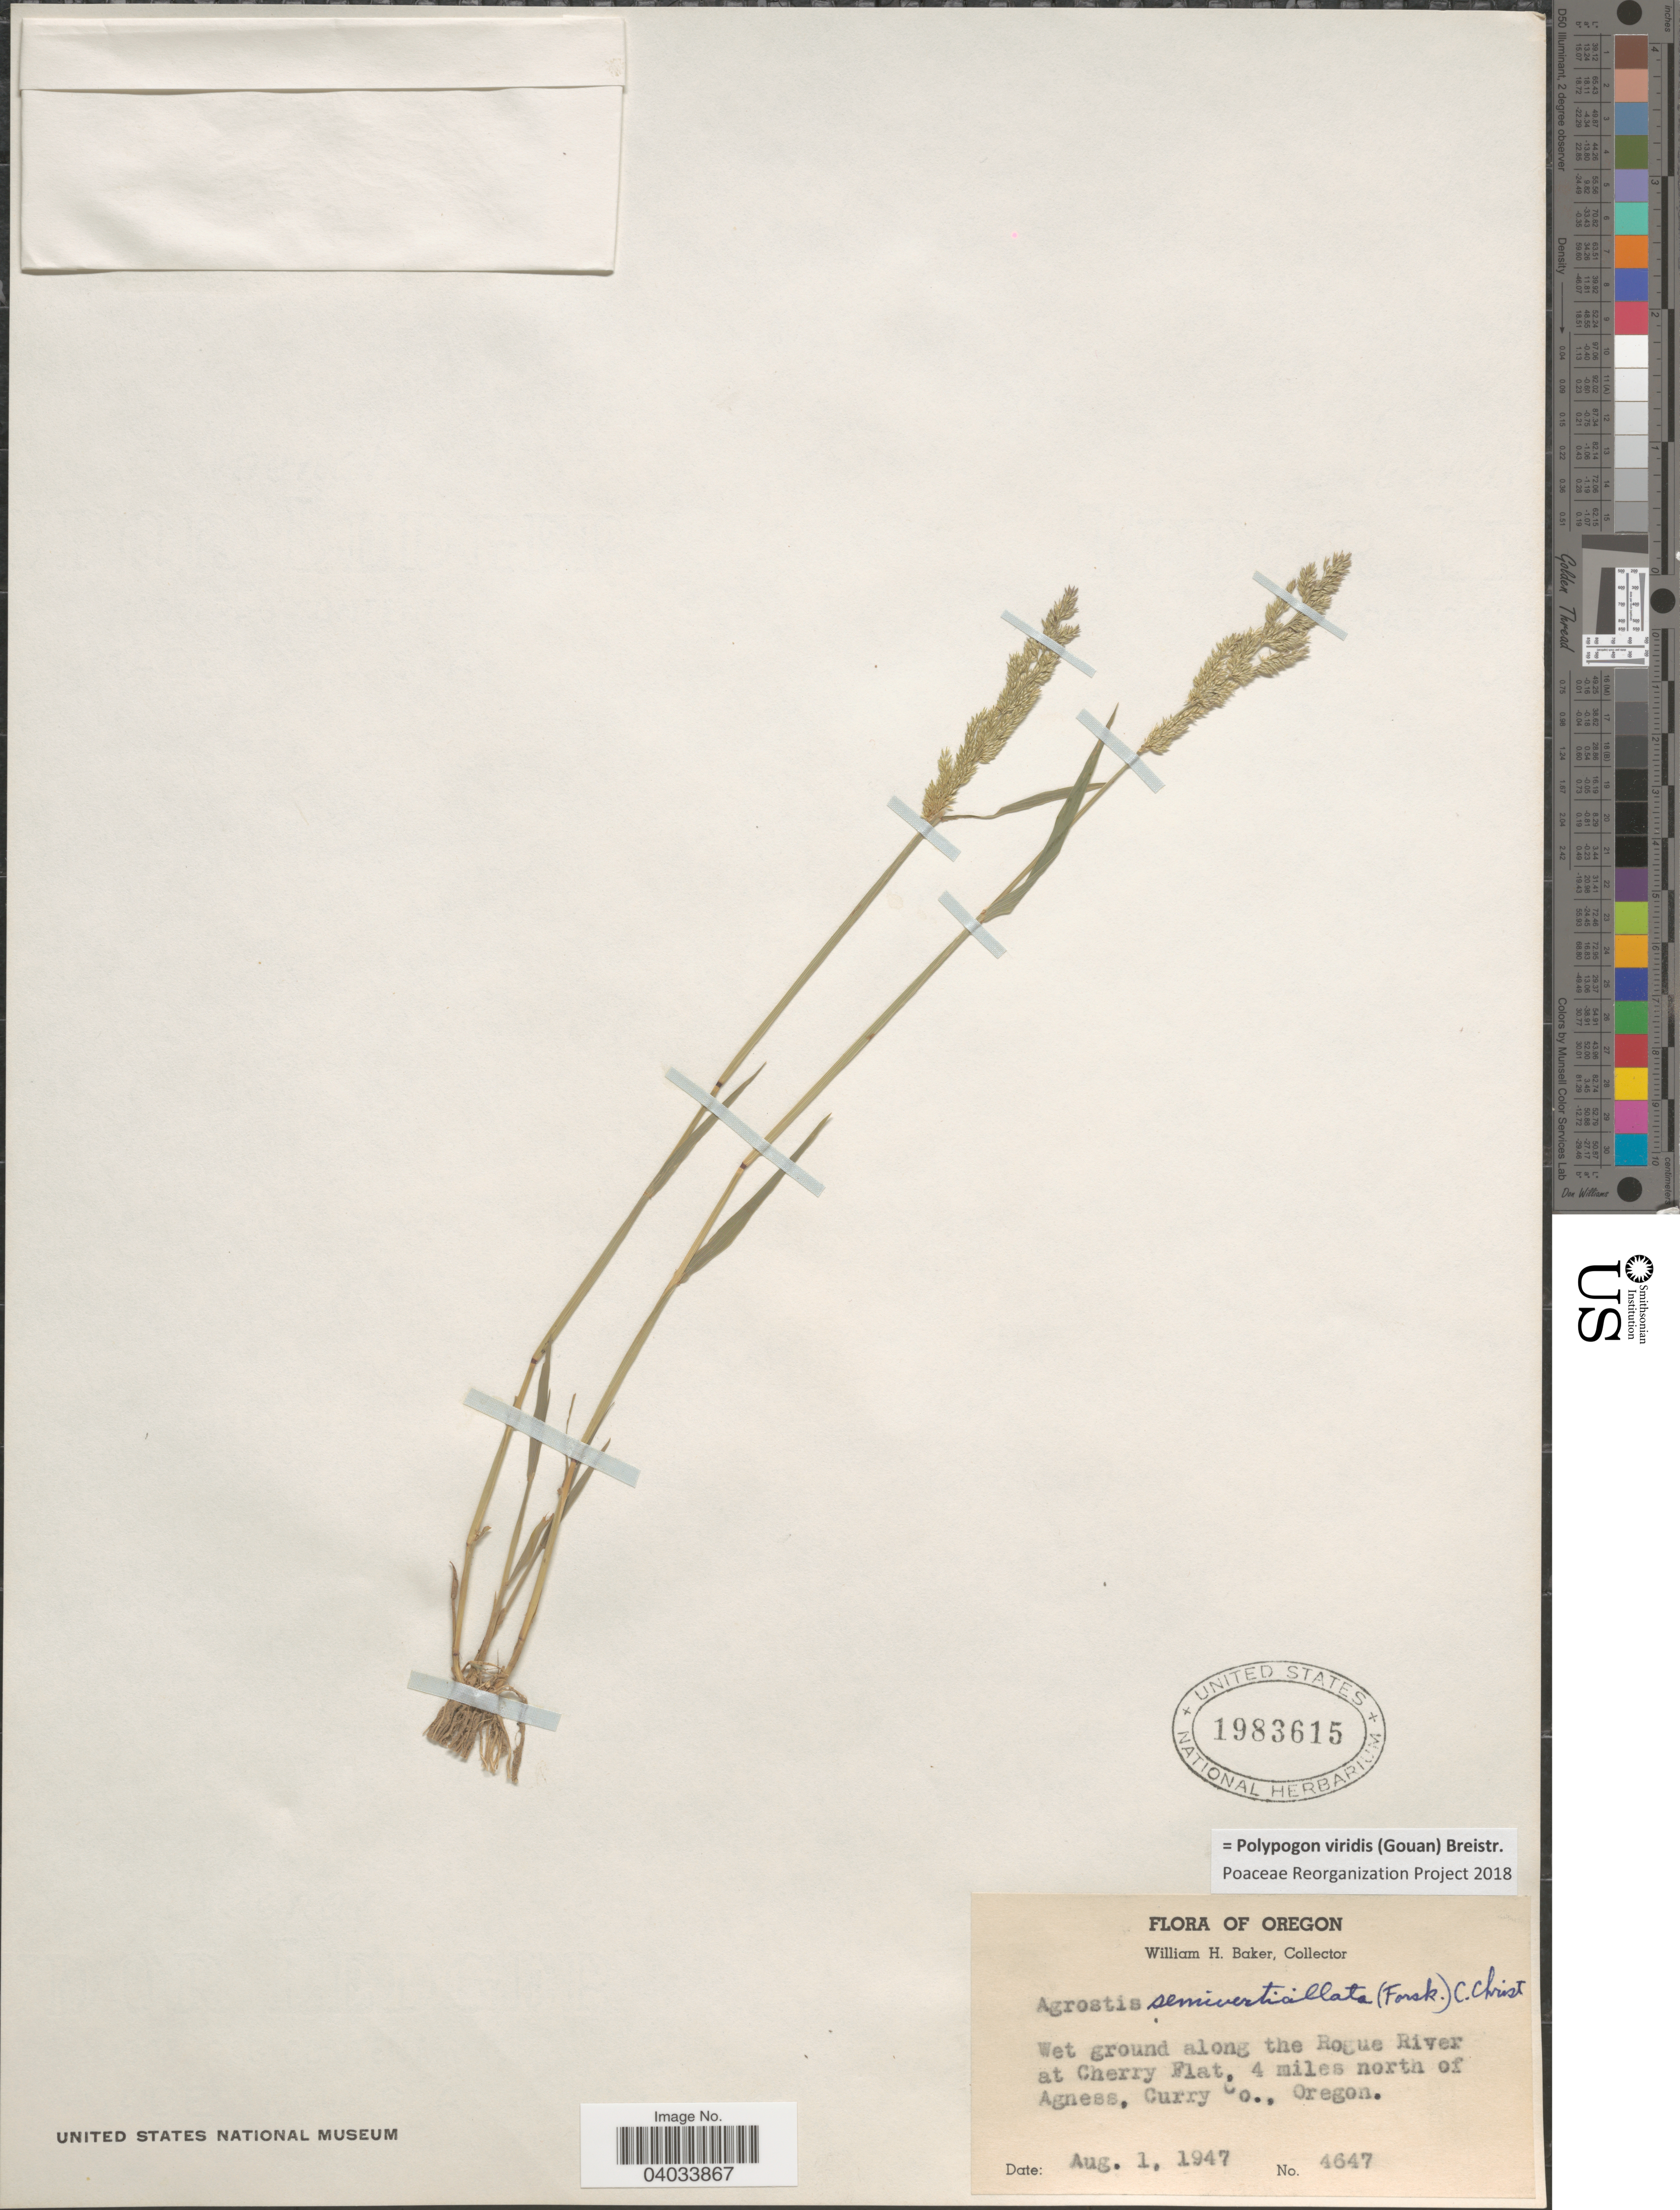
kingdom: Plantae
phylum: Tracheophyta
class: Liliopsida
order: Poales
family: Poaceae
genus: Polypogon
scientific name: Polypogon viridis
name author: (Gouan) Breistroffer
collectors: W. H. Baker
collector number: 4647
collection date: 1947-08-01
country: United States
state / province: Oregon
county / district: Curry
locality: Along the Rogue River at Cherry Flat, 4 miles north of Agness, Curry Co.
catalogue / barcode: US 1983615